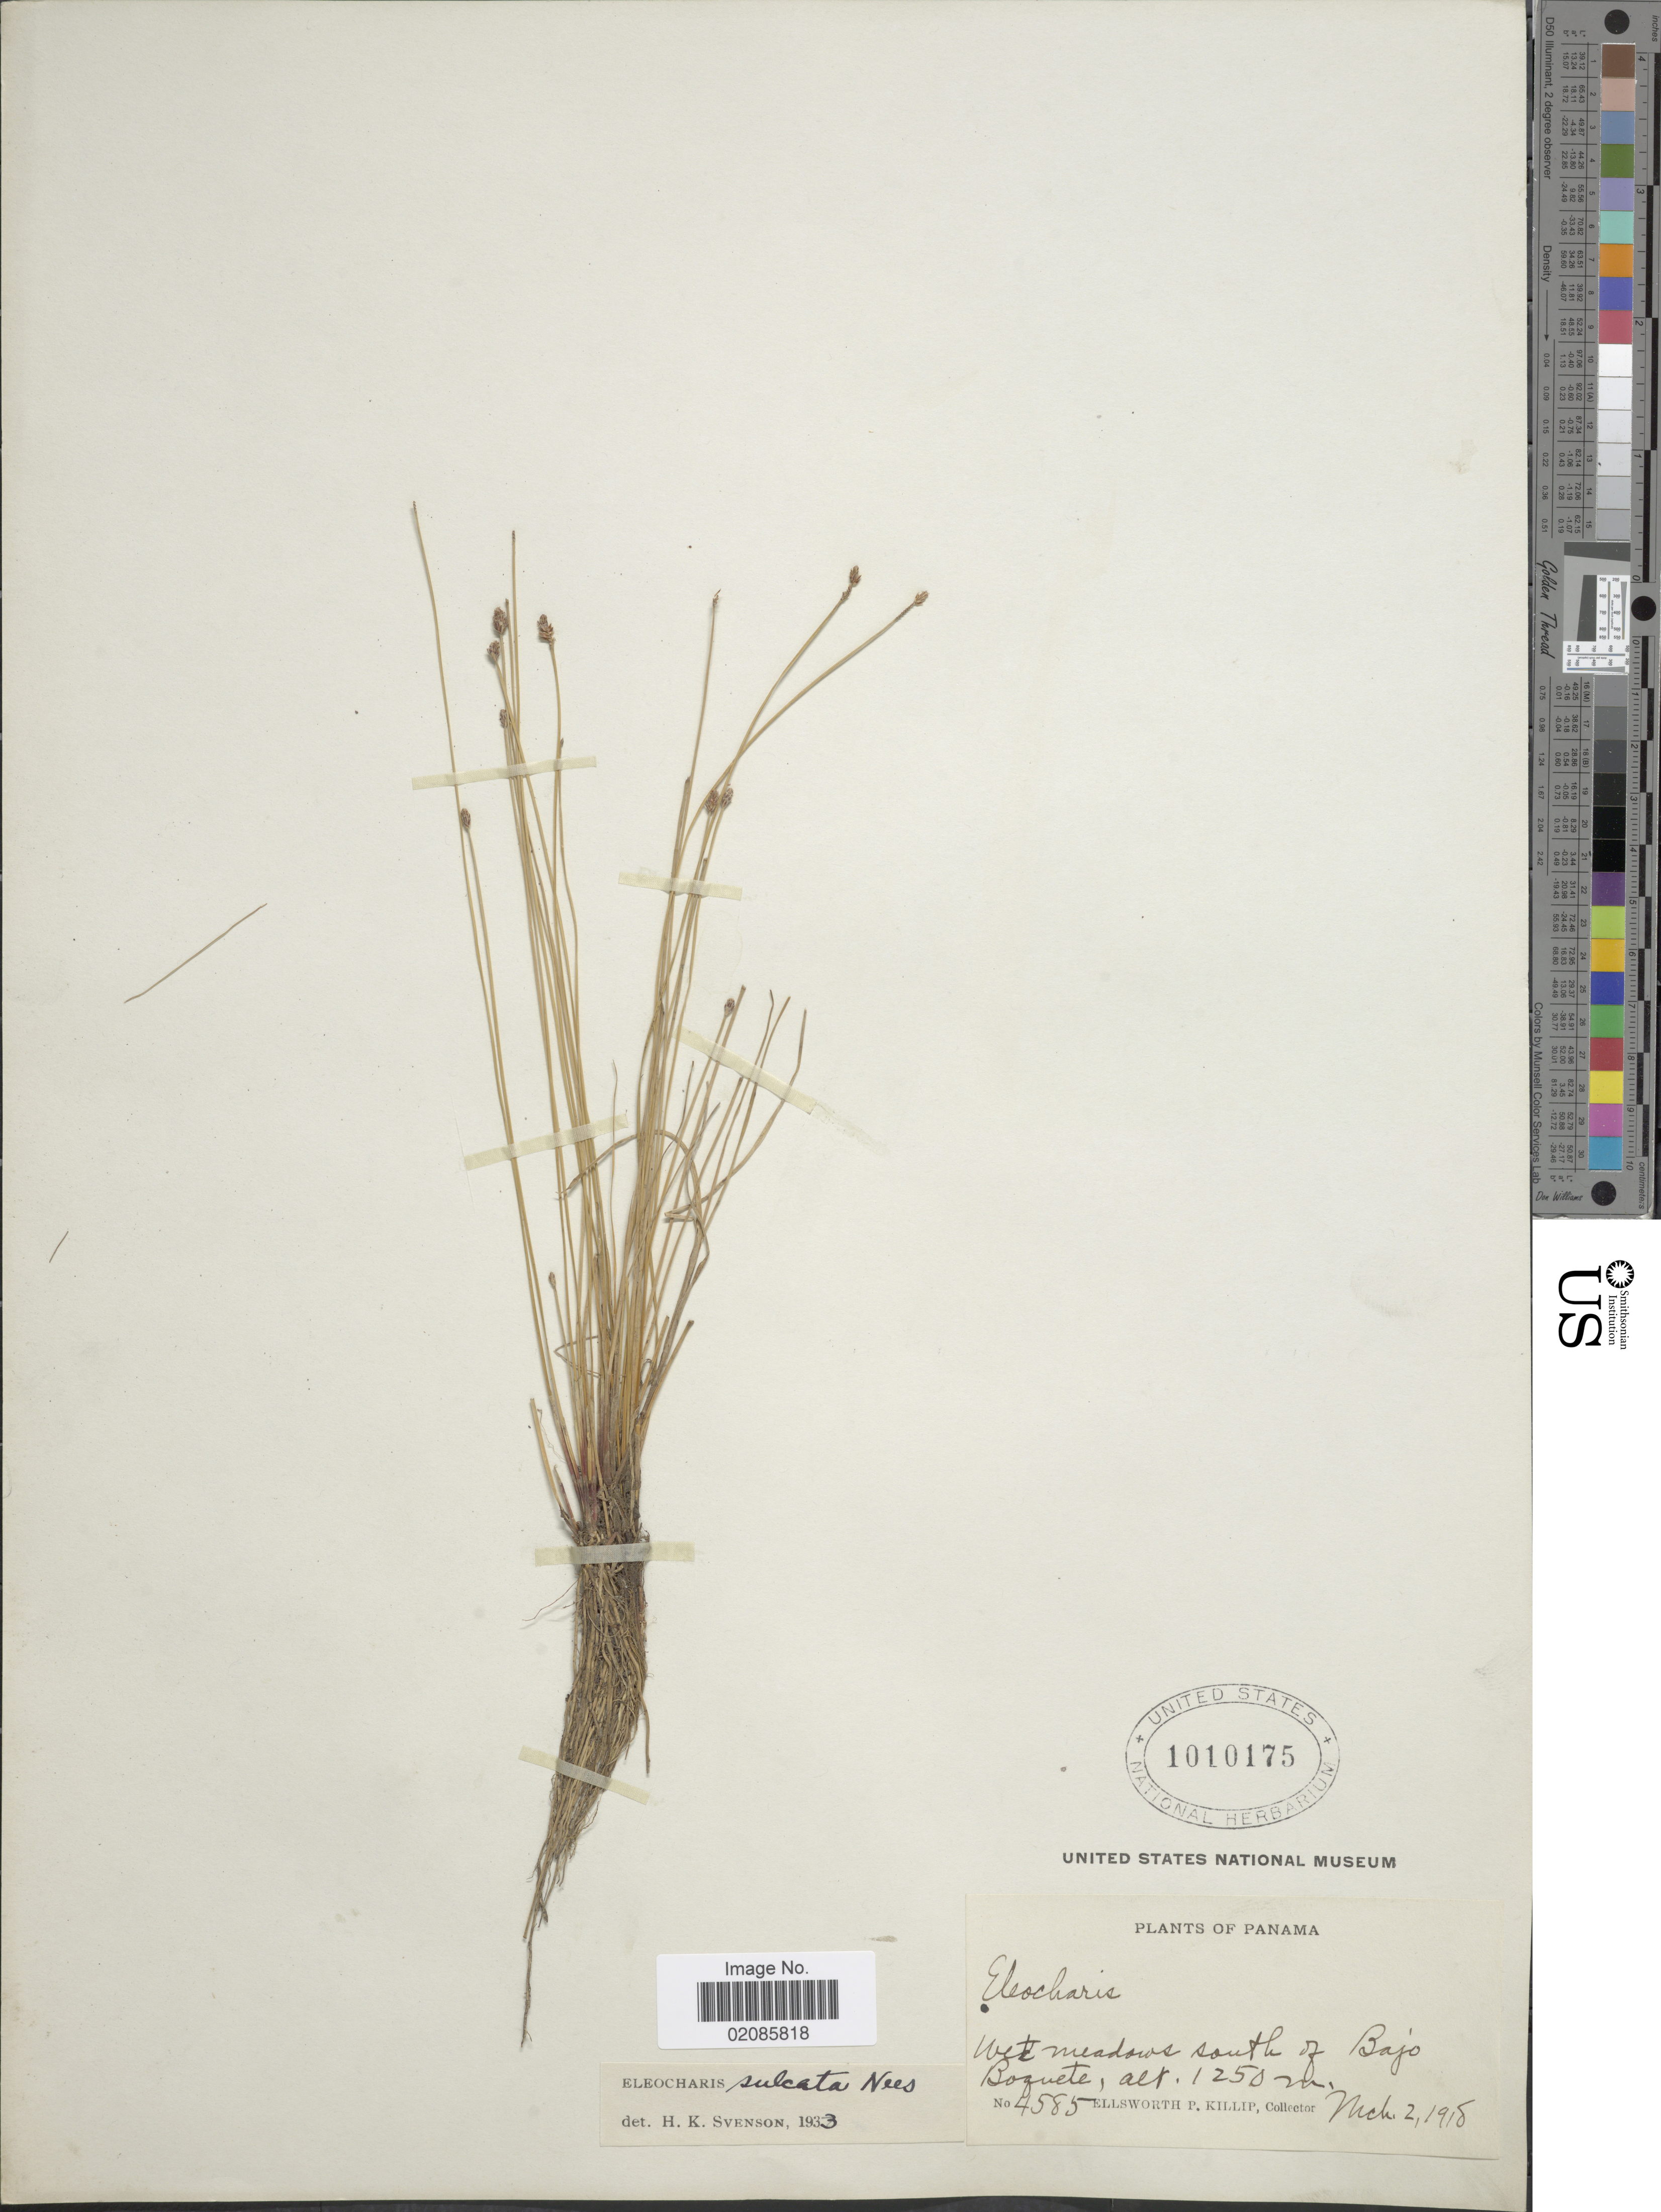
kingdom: Plantae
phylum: Tracheophyta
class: Liliopsida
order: Poales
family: Cyperaceae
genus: Eleocharis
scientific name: Eleocharis retroflexa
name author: (Poir.) Urb.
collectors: E. P. Killip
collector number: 4585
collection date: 1918-03-02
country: Panama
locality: Wet meadows south of Bajo Boquete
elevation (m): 1250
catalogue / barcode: US 1010175